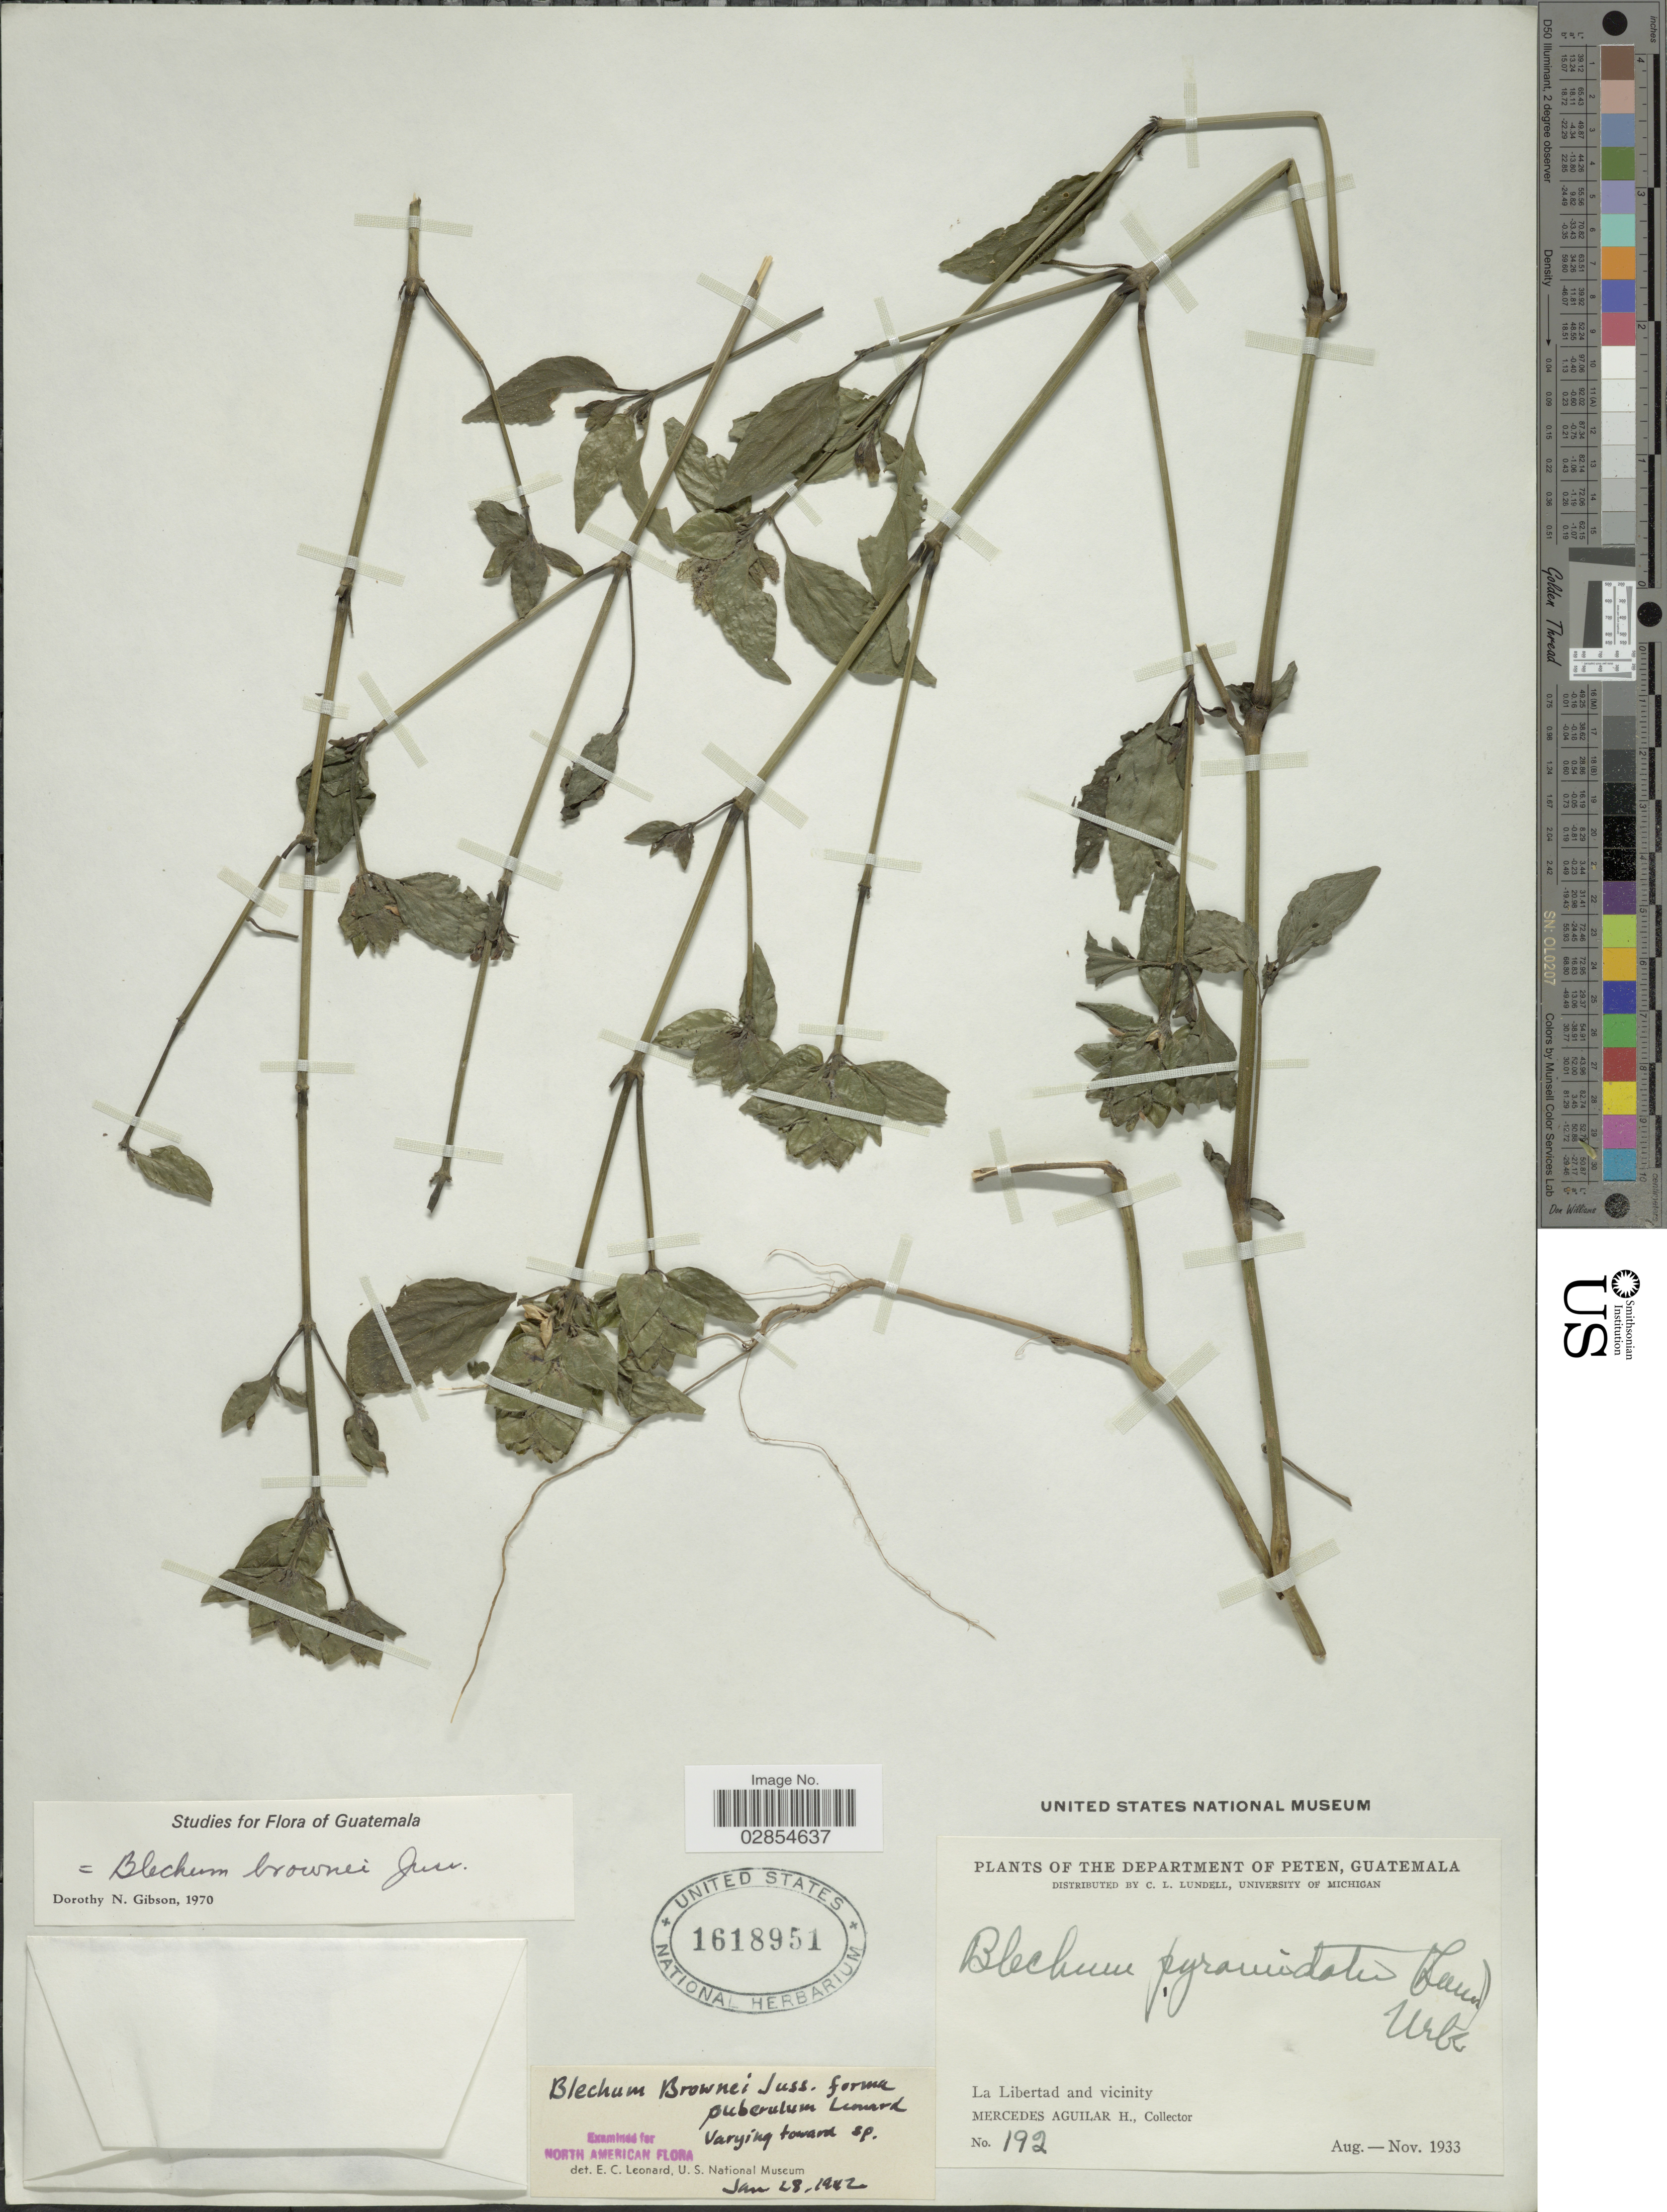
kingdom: Plantae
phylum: Tracheophyta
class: Magnoliopsida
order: Lamiales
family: Acanthaceae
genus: Blechum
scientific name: Blechum pyramidatum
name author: (Lam.) Urb.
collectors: M. Aguilar H.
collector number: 192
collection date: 1933-08/1933-11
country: Guatemala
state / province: El Petén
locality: Department of Peten. La Libertad and vicinity.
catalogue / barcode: US 1618951